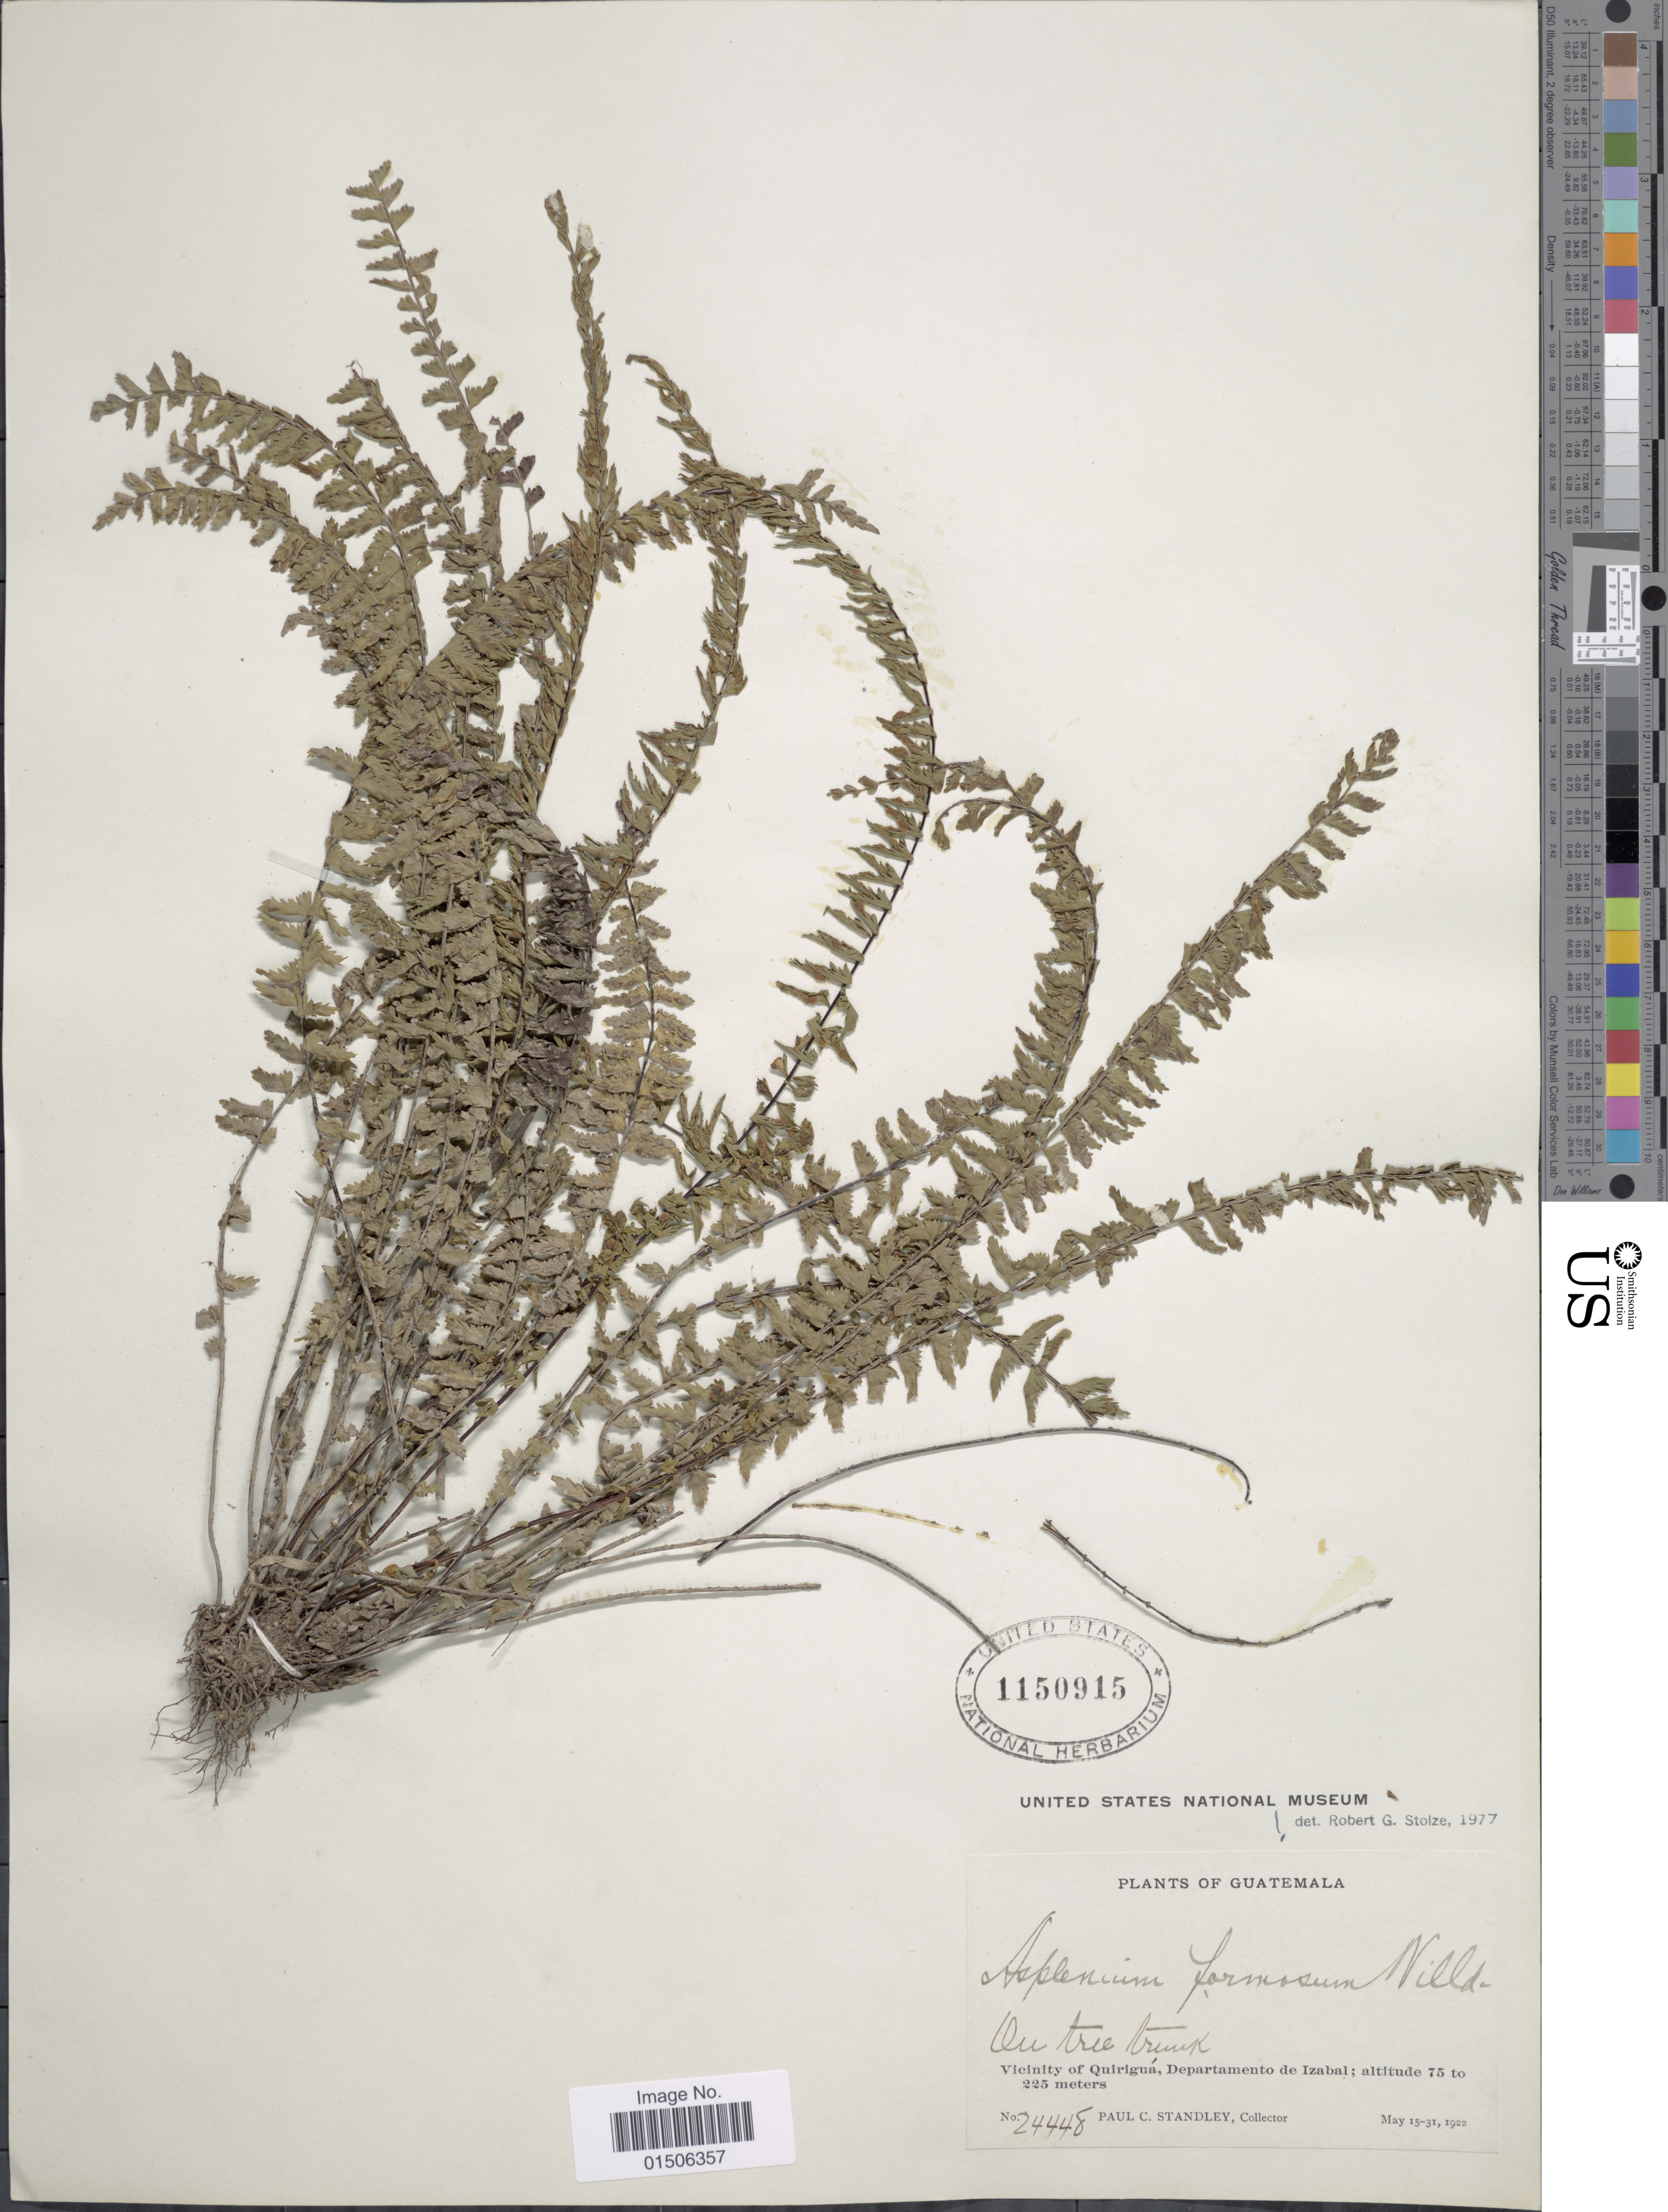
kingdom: Plantae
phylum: Tracheophyta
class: Polypodiopsida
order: Polypodiales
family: Aspleniaceae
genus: Asplenium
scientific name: Asplenium formosum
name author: Willd.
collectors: P. C. Standley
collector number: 24448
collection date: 1922-05-15/1922-05-31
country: Guatemala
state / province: Izabal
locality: On tree trunk, Vicinity of Quiriguá, Department de Izabal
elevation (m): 75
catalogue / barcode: US 1150915